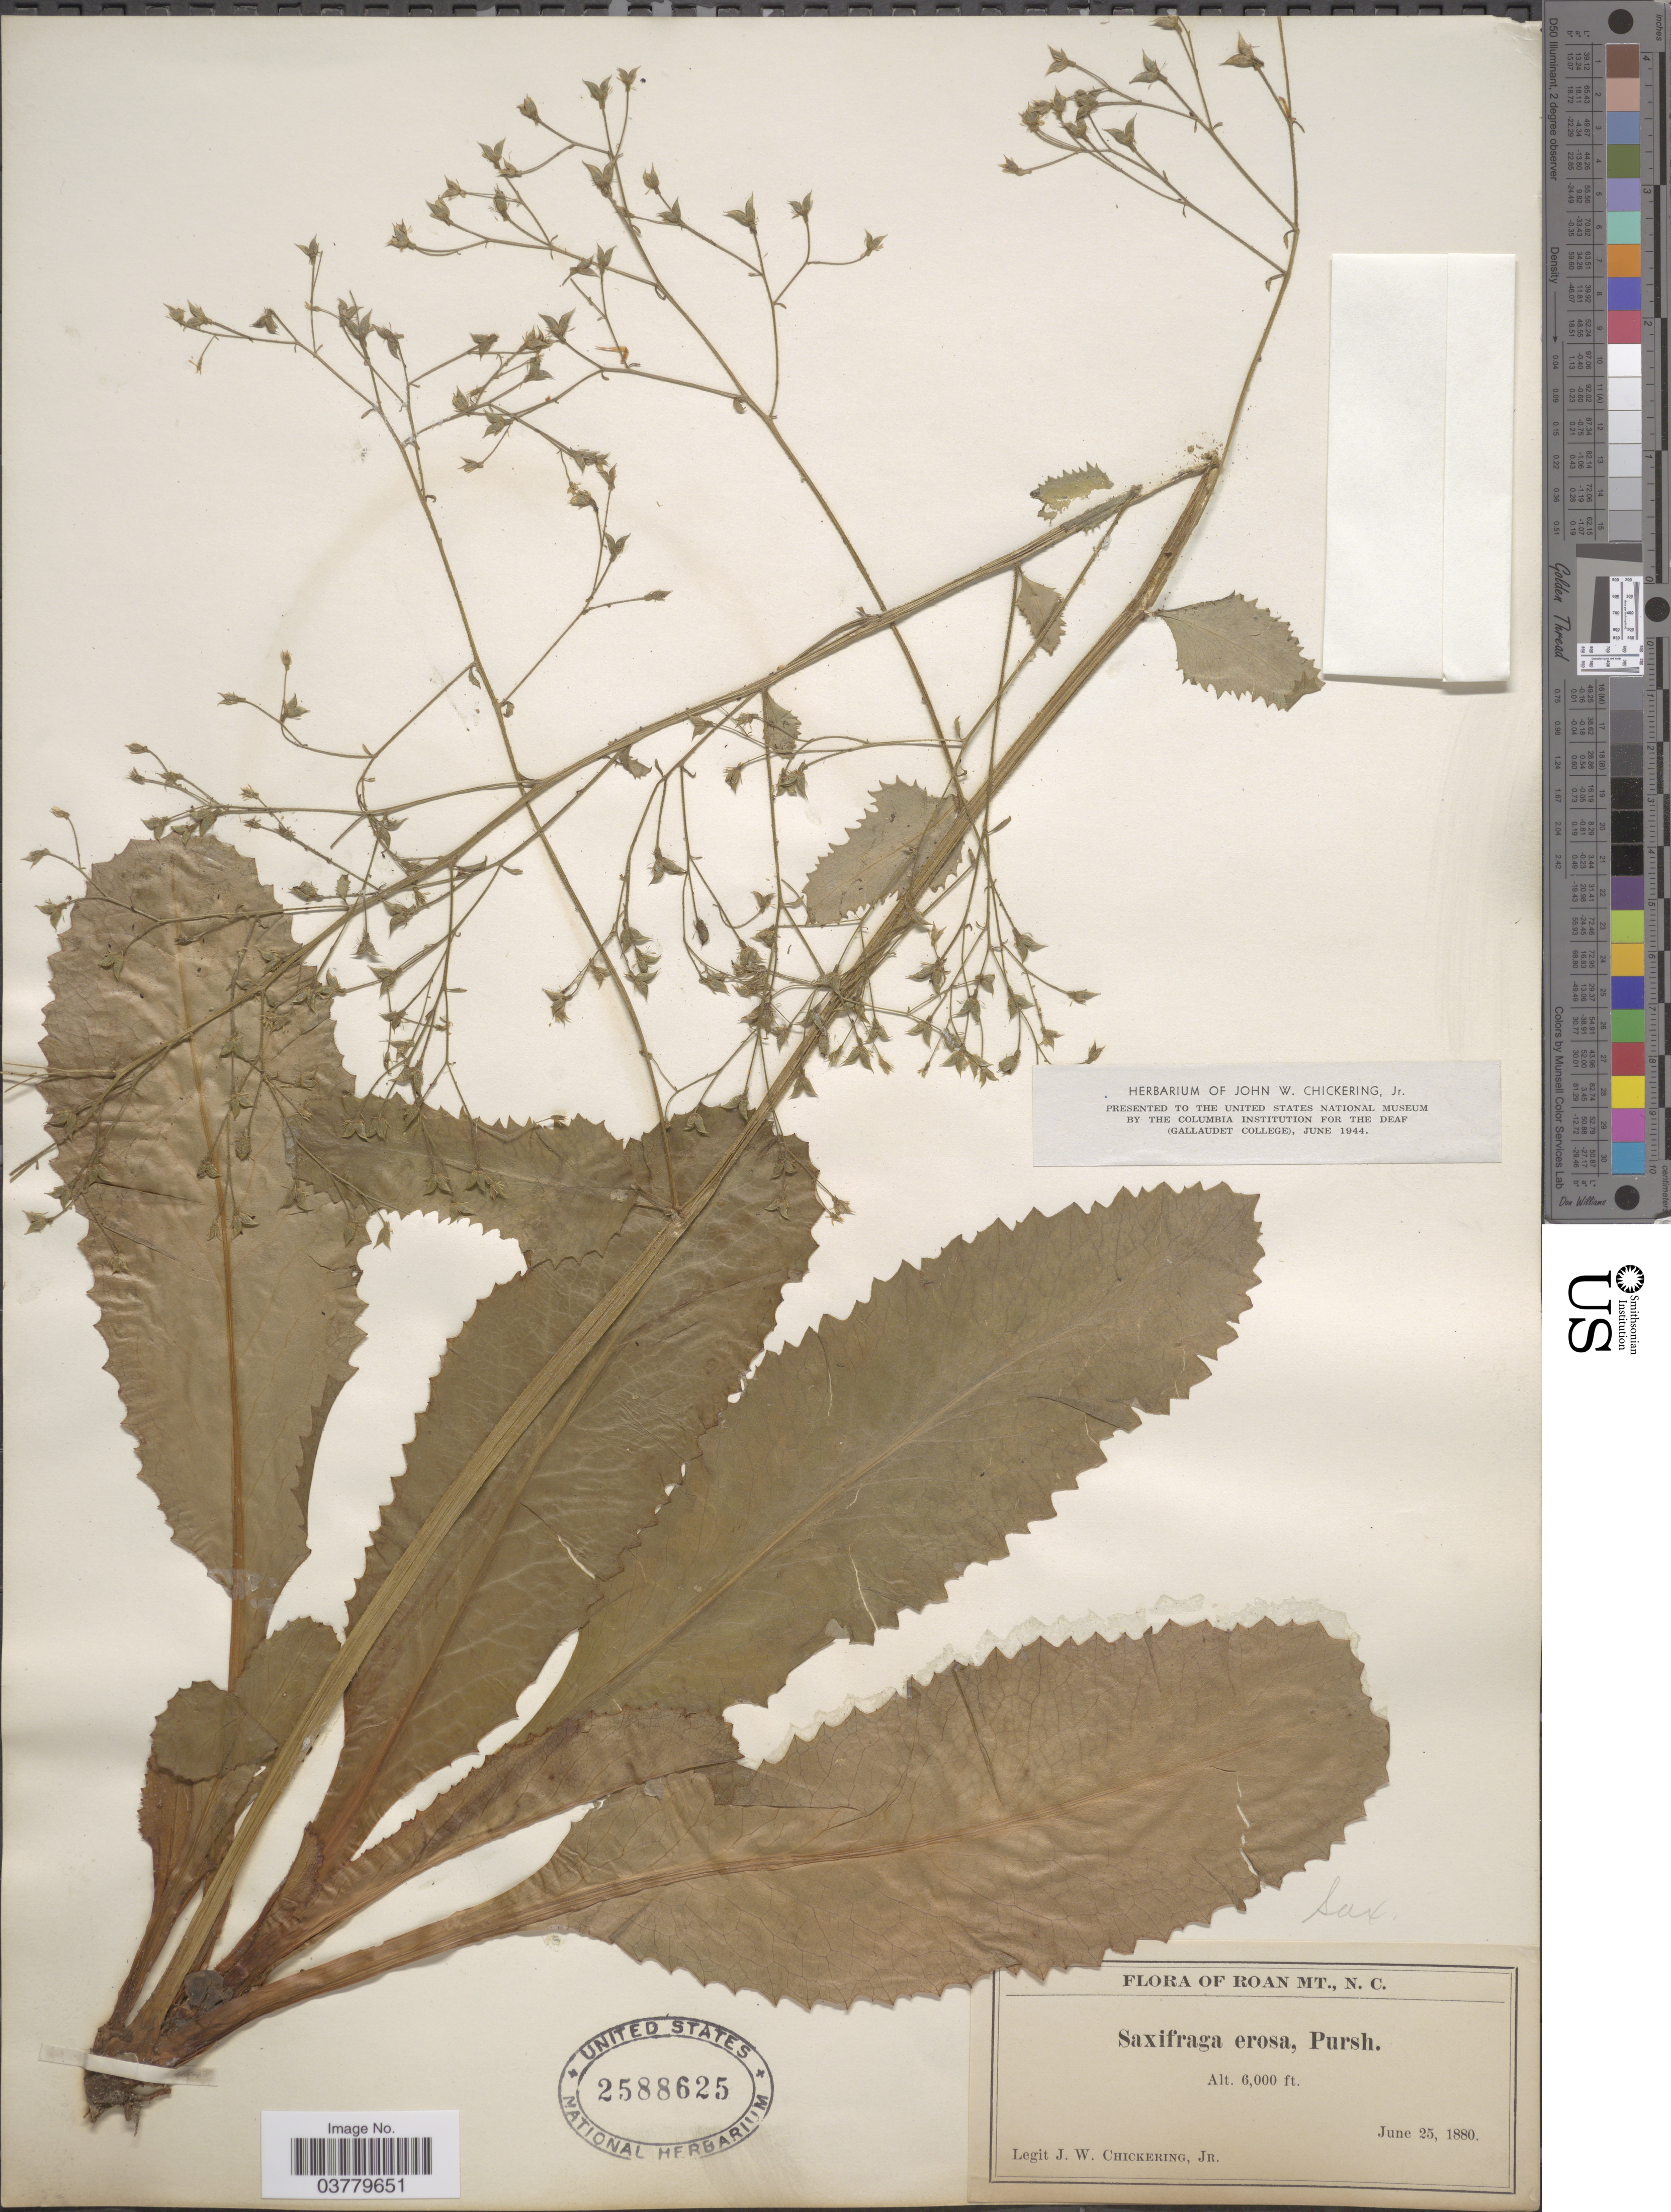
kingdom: Plantae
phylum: Tracheophyta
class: Magnoliopsida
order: Saxifragales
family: Saxifragaceae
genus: Micranthes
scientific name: Micranthes micranthidifolia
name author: (Haw.) Small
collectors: J. W. Chickering Jr.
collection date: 1880-06-25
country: United States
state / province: North Carolina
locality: Roan Mt.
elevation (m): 1829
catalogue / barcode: US 2588625